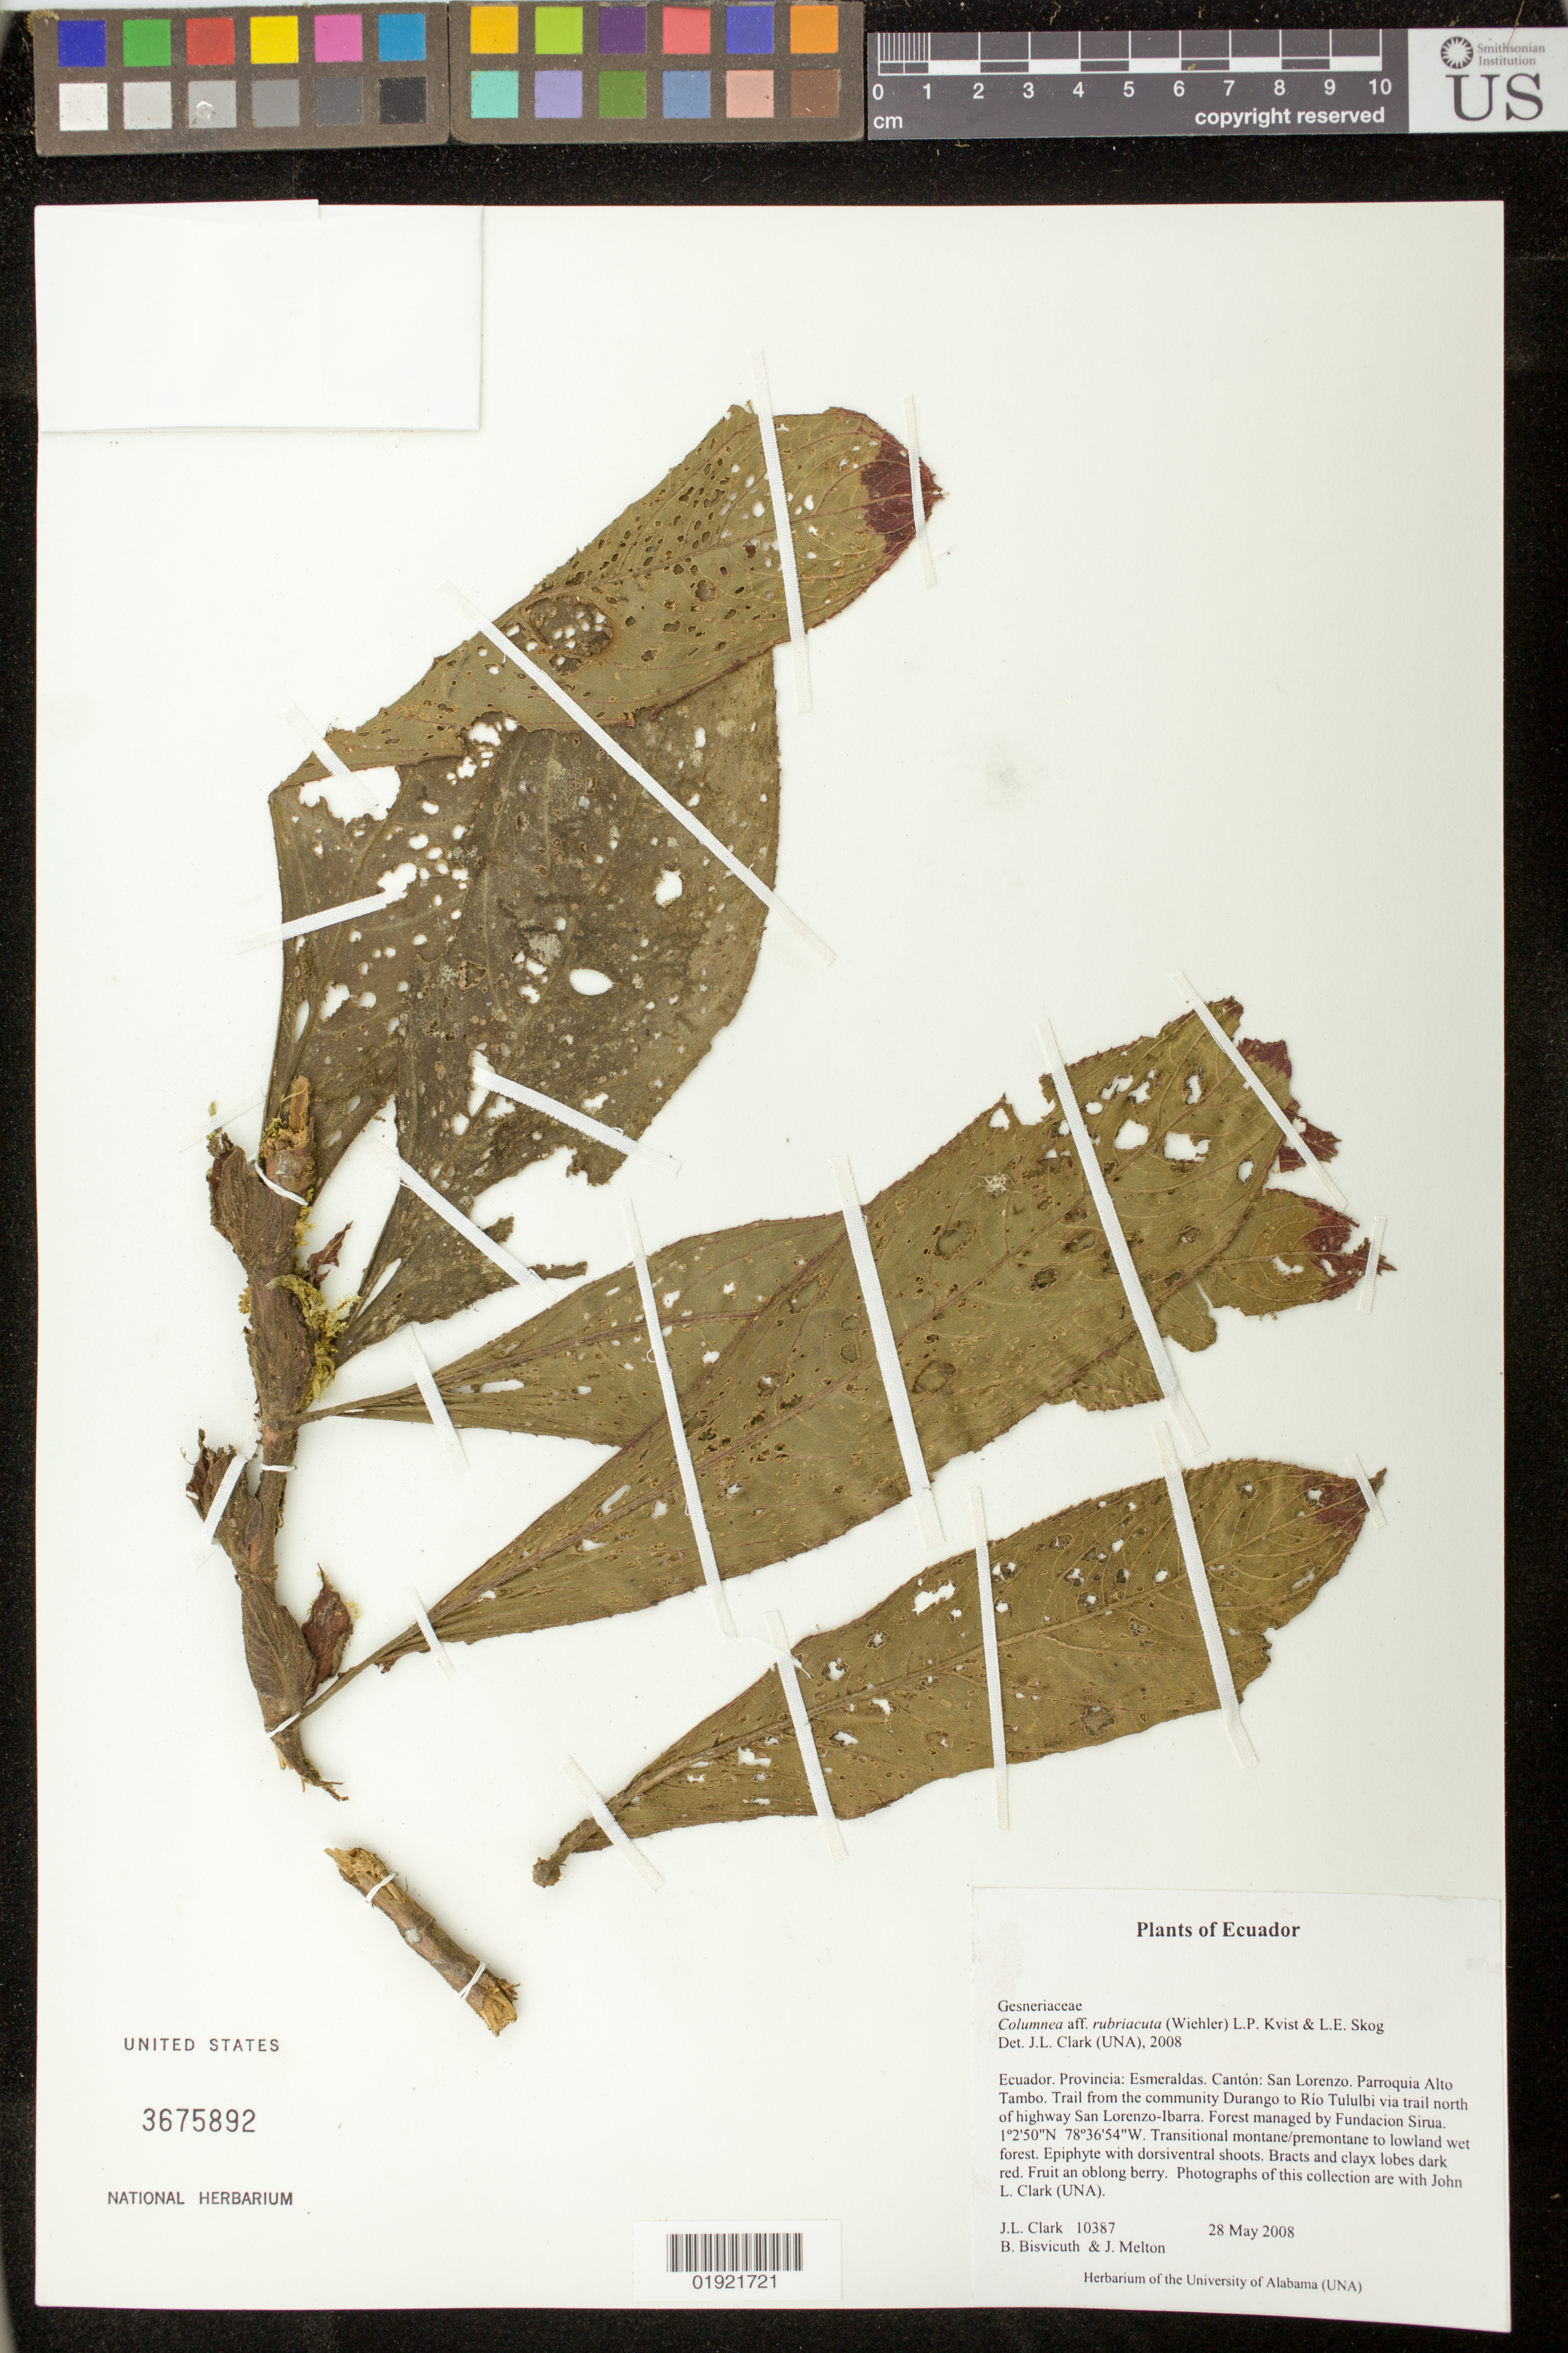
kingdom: Plantae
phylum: Tracheophyta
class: Magnoliopsida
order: Lamiales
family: Gesneriaceae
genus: Columnea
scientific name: Columnea rubriacuta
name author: (Wiehler) L.P. Kvist & L.E. Skog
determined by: Clark, J. L., (SEL), The Marie Selby Botanical Garden (UNITED STATES)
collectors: J. L. Clark, B. Bisvicuth & J. Melton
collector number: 10387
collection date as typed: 28 May 2008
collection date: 2008-05-28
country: Ecuador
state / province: Esmeraldas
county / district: San Lorenzo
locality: Parroquia Alto Tambo. Trail from the community Durango to Rio Tulubi via trail north of highway San Lorenzo-Ibarra. Forest managed by Fundacion Sirua.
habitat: Transitional montane/premontane to lowland wet forest.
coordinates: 1 02 50 N, 78 36 54 W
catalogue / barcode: US 3675892